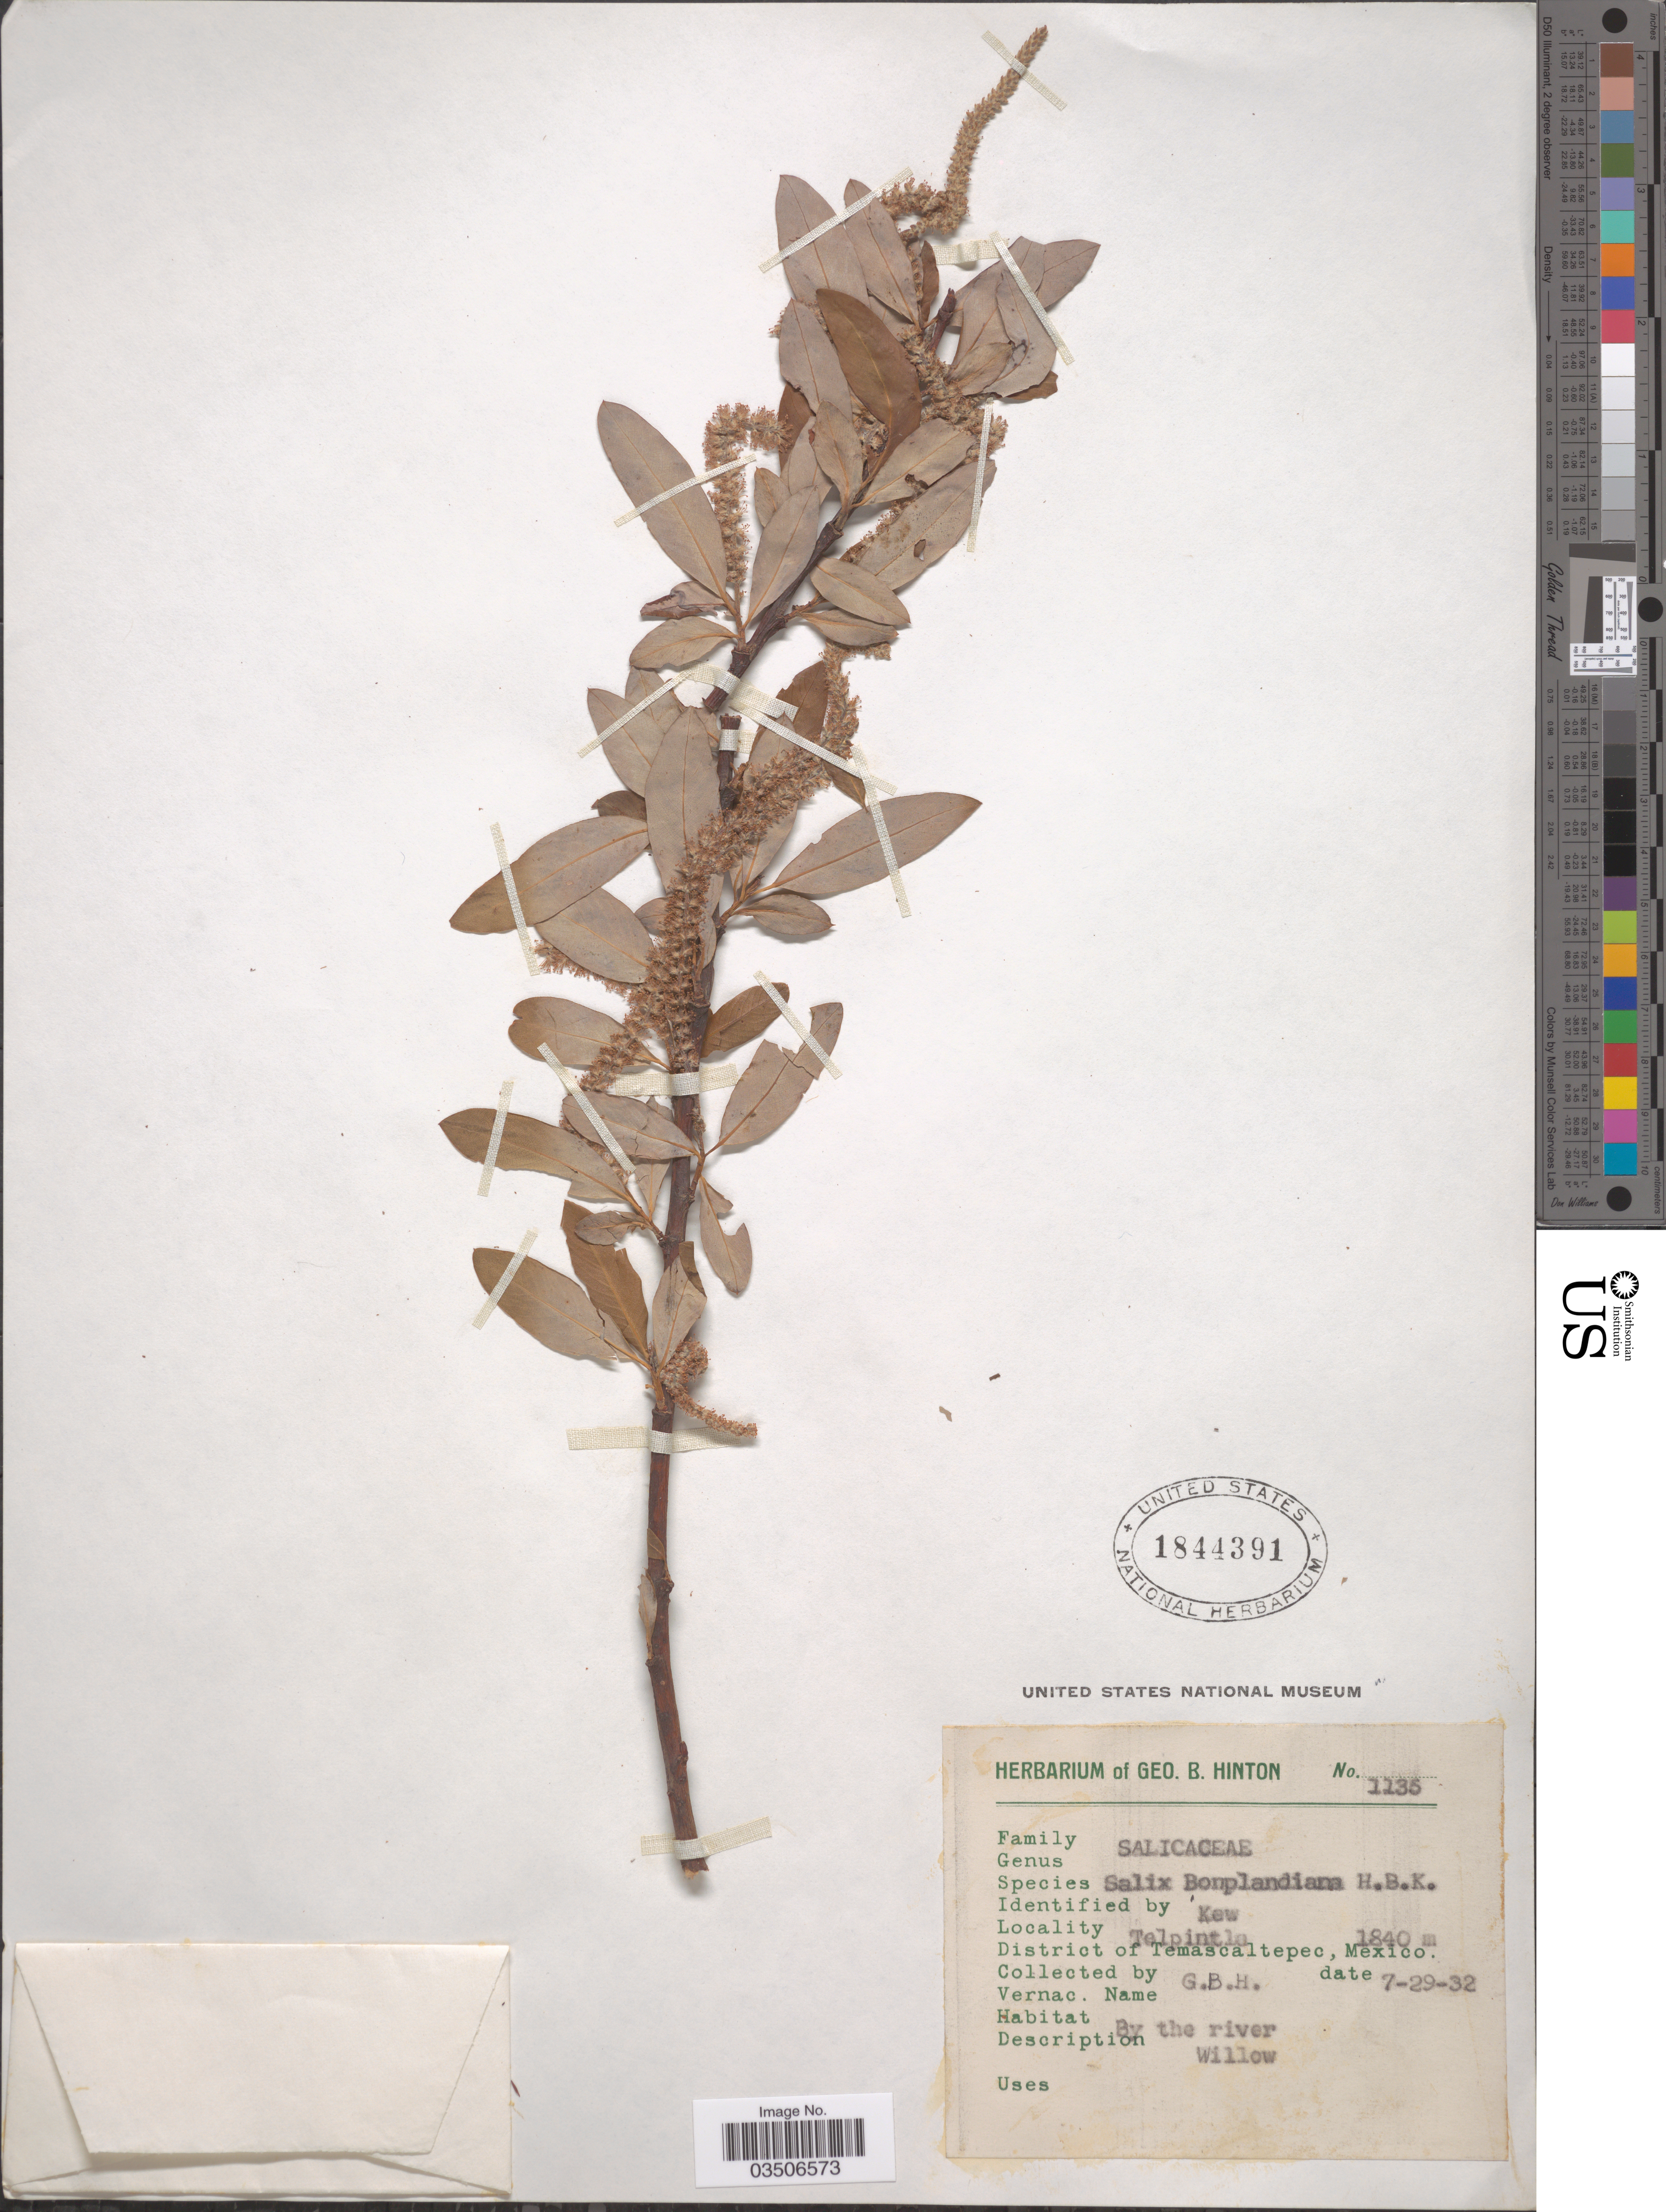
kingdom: Plantae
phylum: Tracheophyta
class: Magnoliopsida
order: Malpighiales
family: Salicaceae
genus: Salix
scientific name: Salix bonplandiana var. pallida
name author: (Kunth) Andersson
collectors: G. B. Hinton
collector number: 1135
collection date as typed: Transcribed d/m/y: 29/7/32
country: Mexico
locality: Telpintla. District of Temascaltepec.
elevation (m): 1840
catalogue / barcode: US 1844391